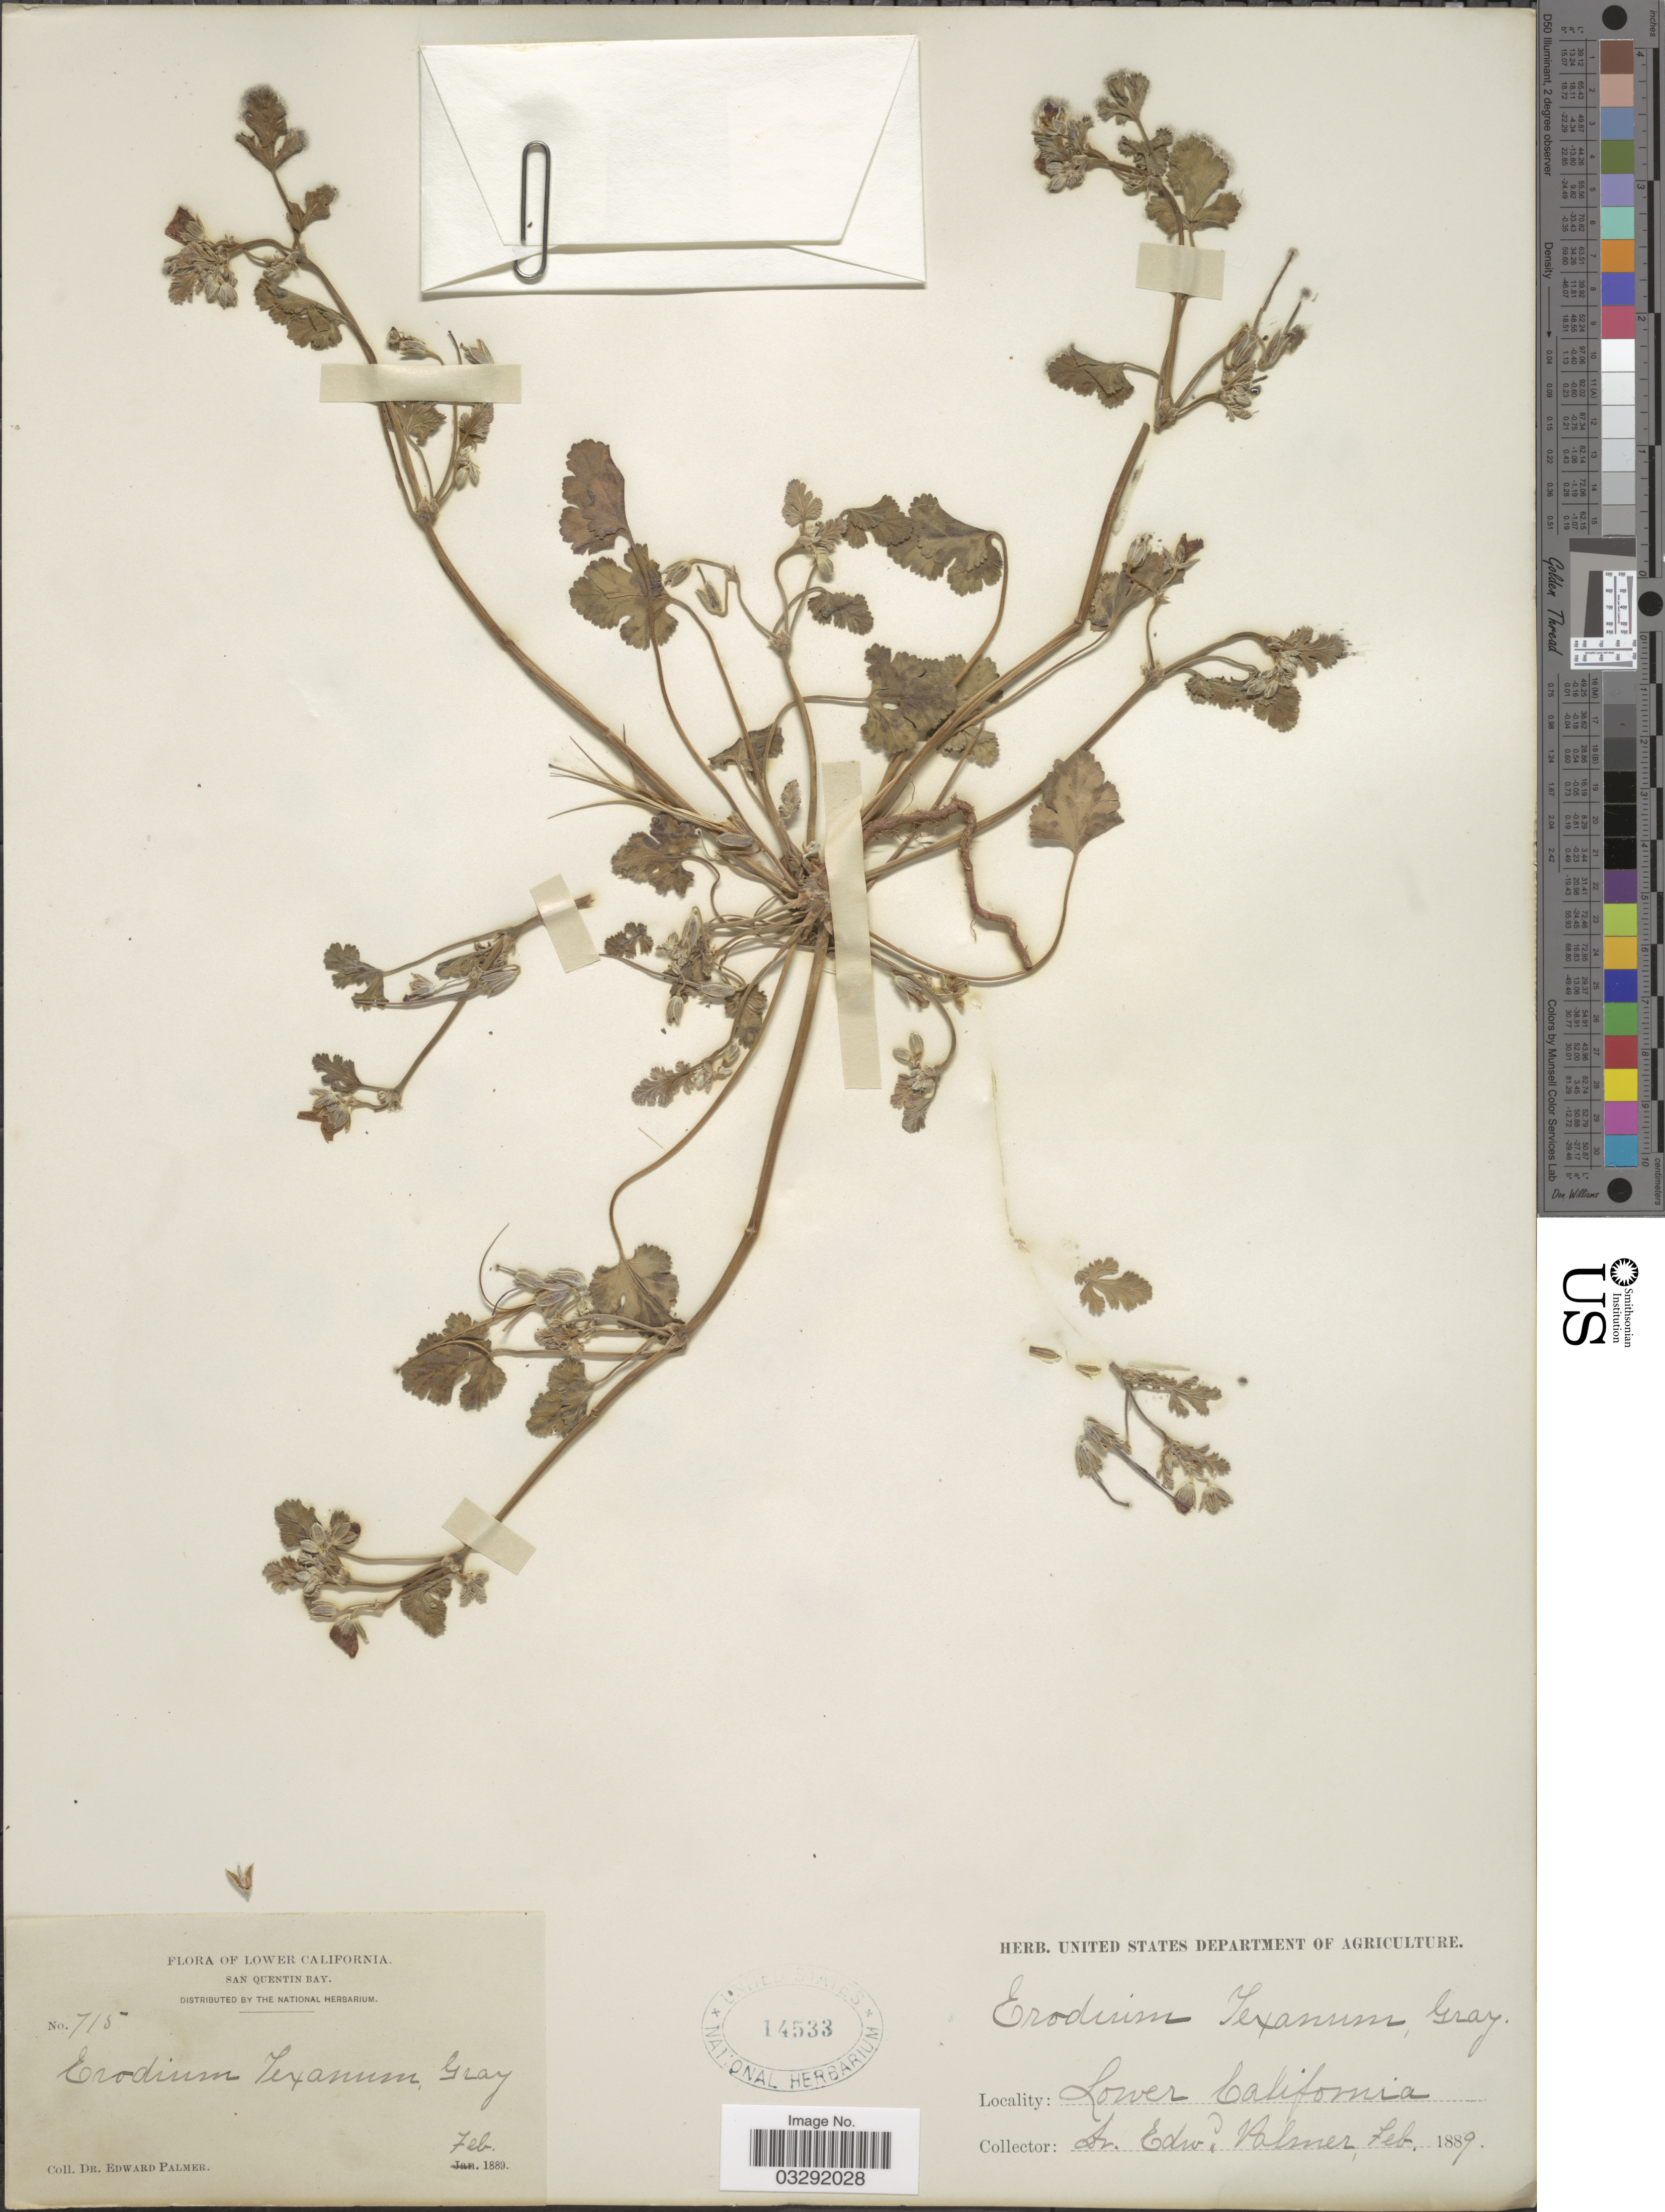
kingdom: Plantae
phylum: Tracheophyta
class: Magnoliopsida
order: Geraniales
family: Geraniaceae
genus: Erodium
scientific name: Erodium texanum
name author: A. Gray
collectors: E. Palmer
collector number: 715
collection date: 1889-02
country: Mexico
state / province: Baja California Norte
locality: Lower California. San Quentin Bay.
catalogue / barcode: US 14533